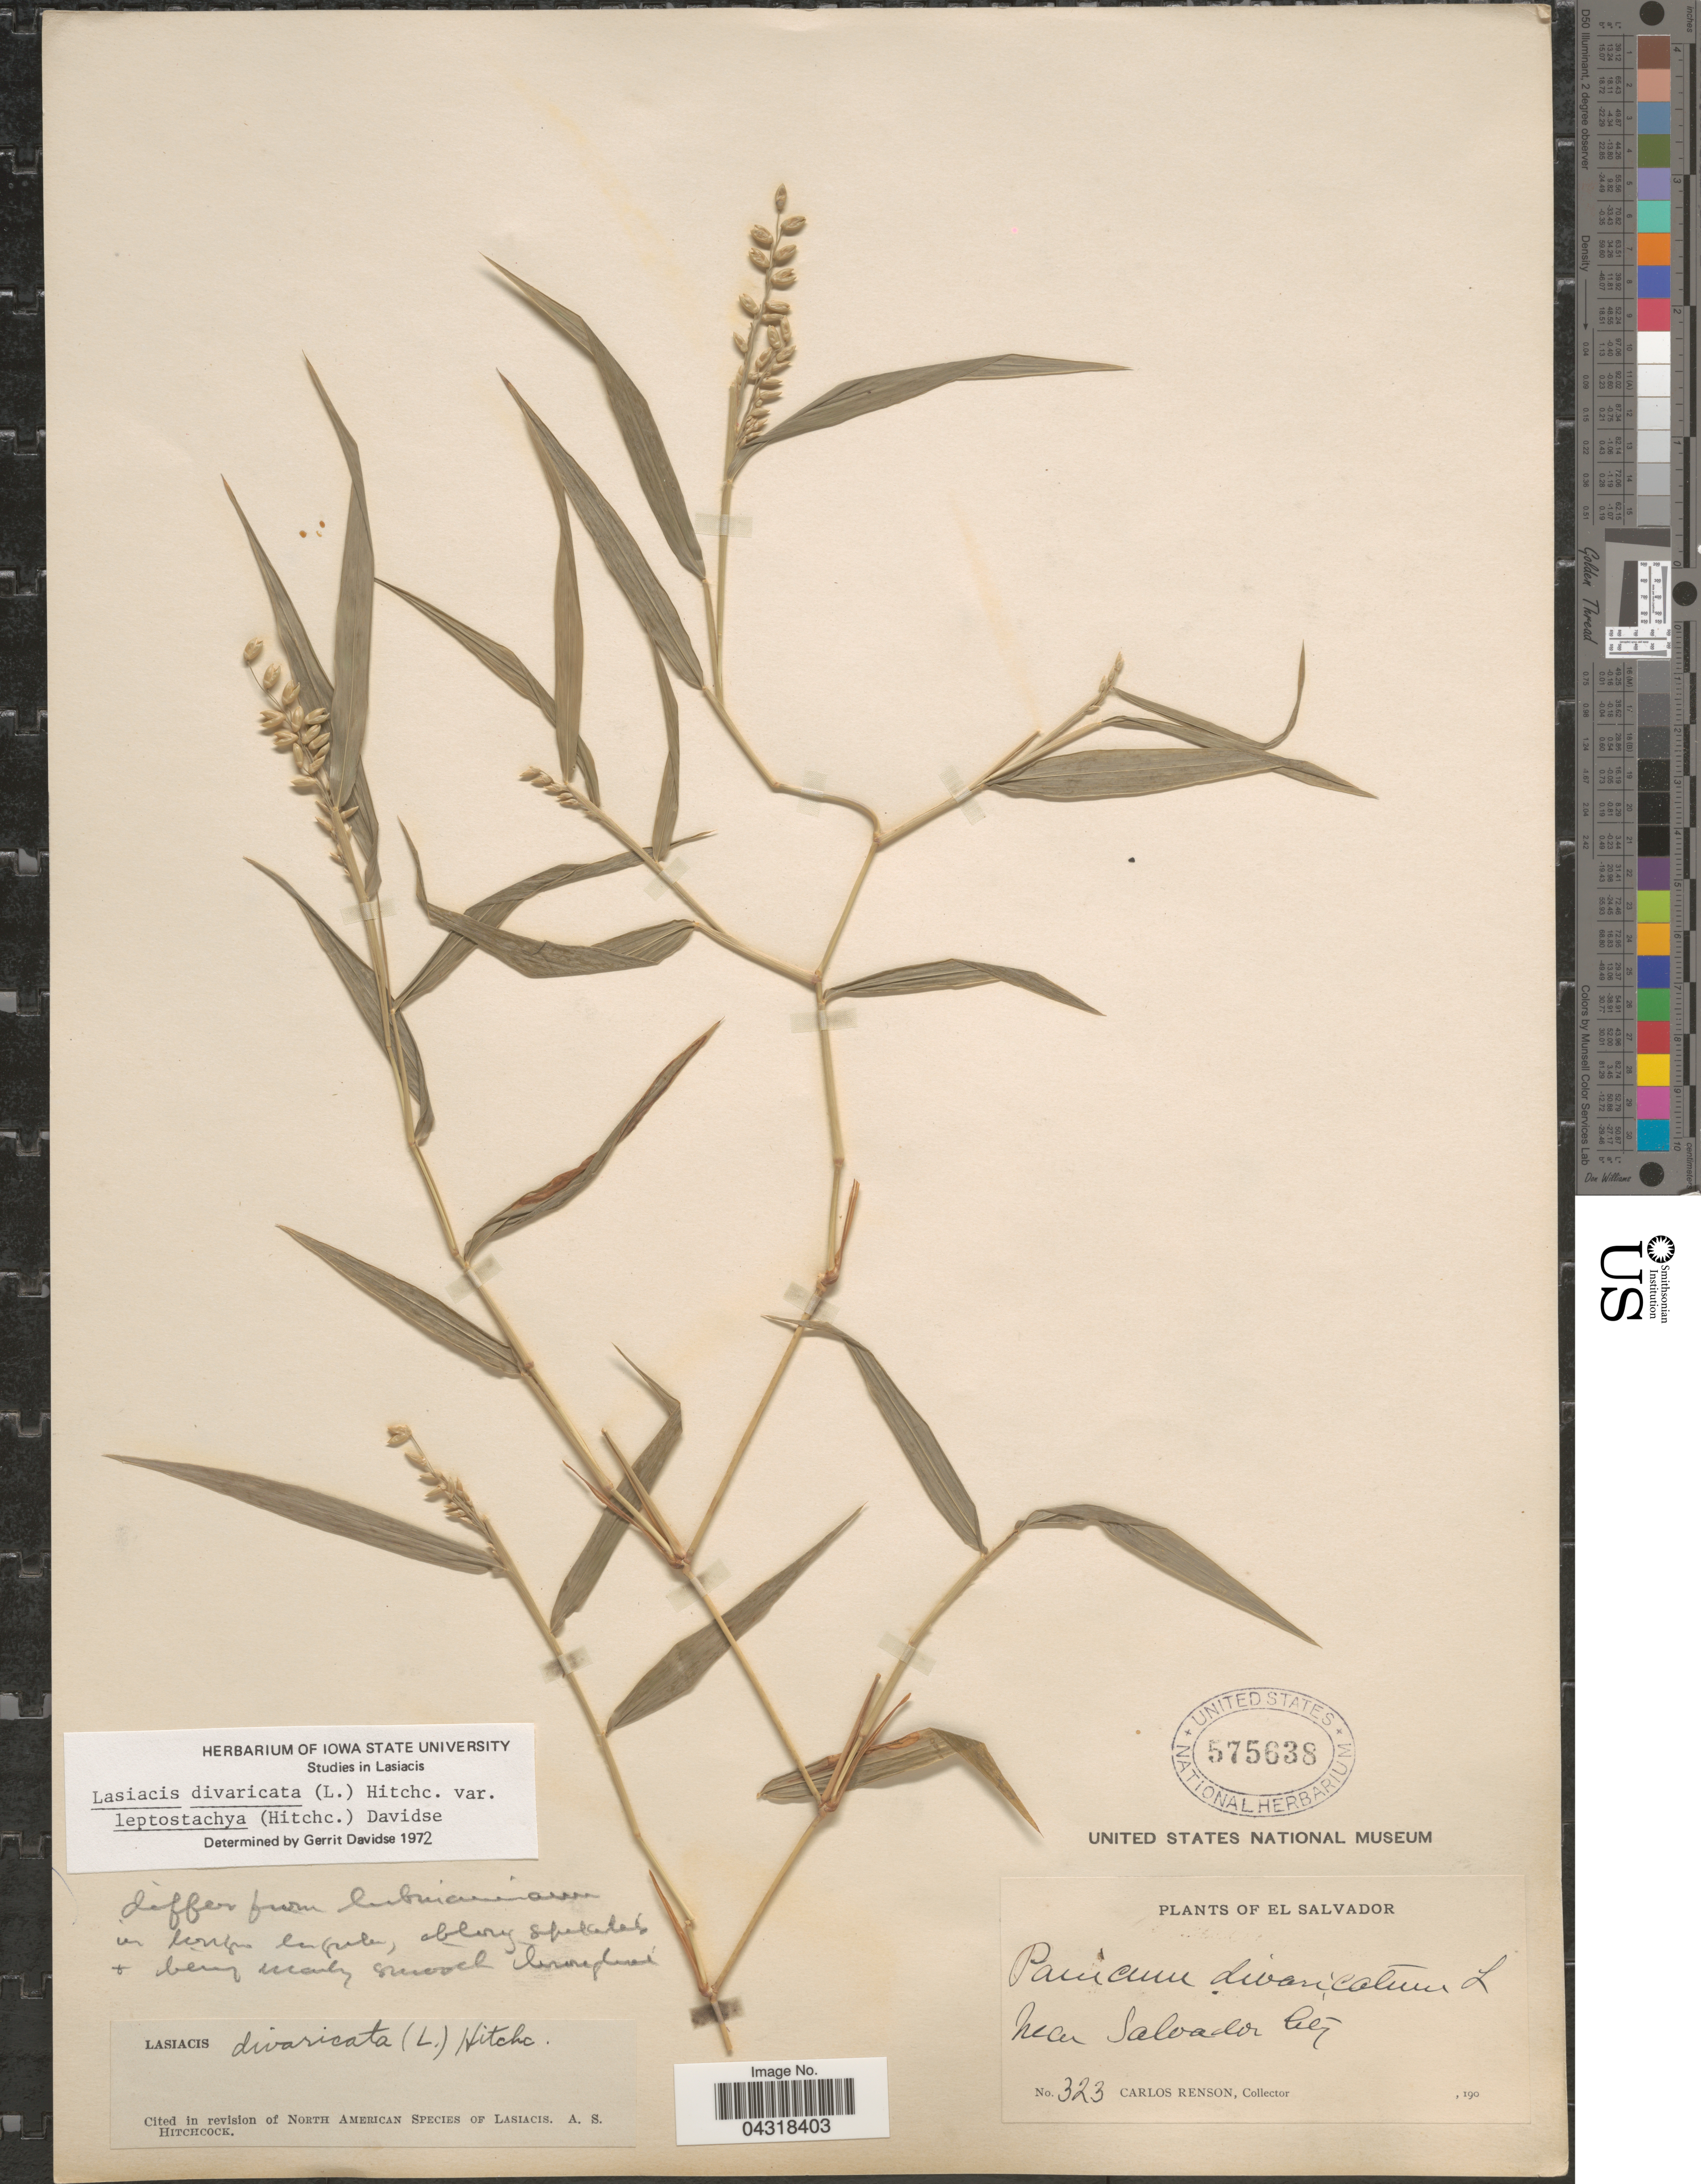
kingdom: Plantae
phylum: Tracheophyta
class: Liliopsida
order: Poales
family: Poaceae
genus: Lasiacis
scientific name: Lasiacis divaricata var. leptostachya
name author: (Hitchc.) Davidse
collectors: C. Renson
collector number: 323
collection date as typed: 190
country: El Salvador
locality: Near Salvador City.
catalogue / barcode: US 575638